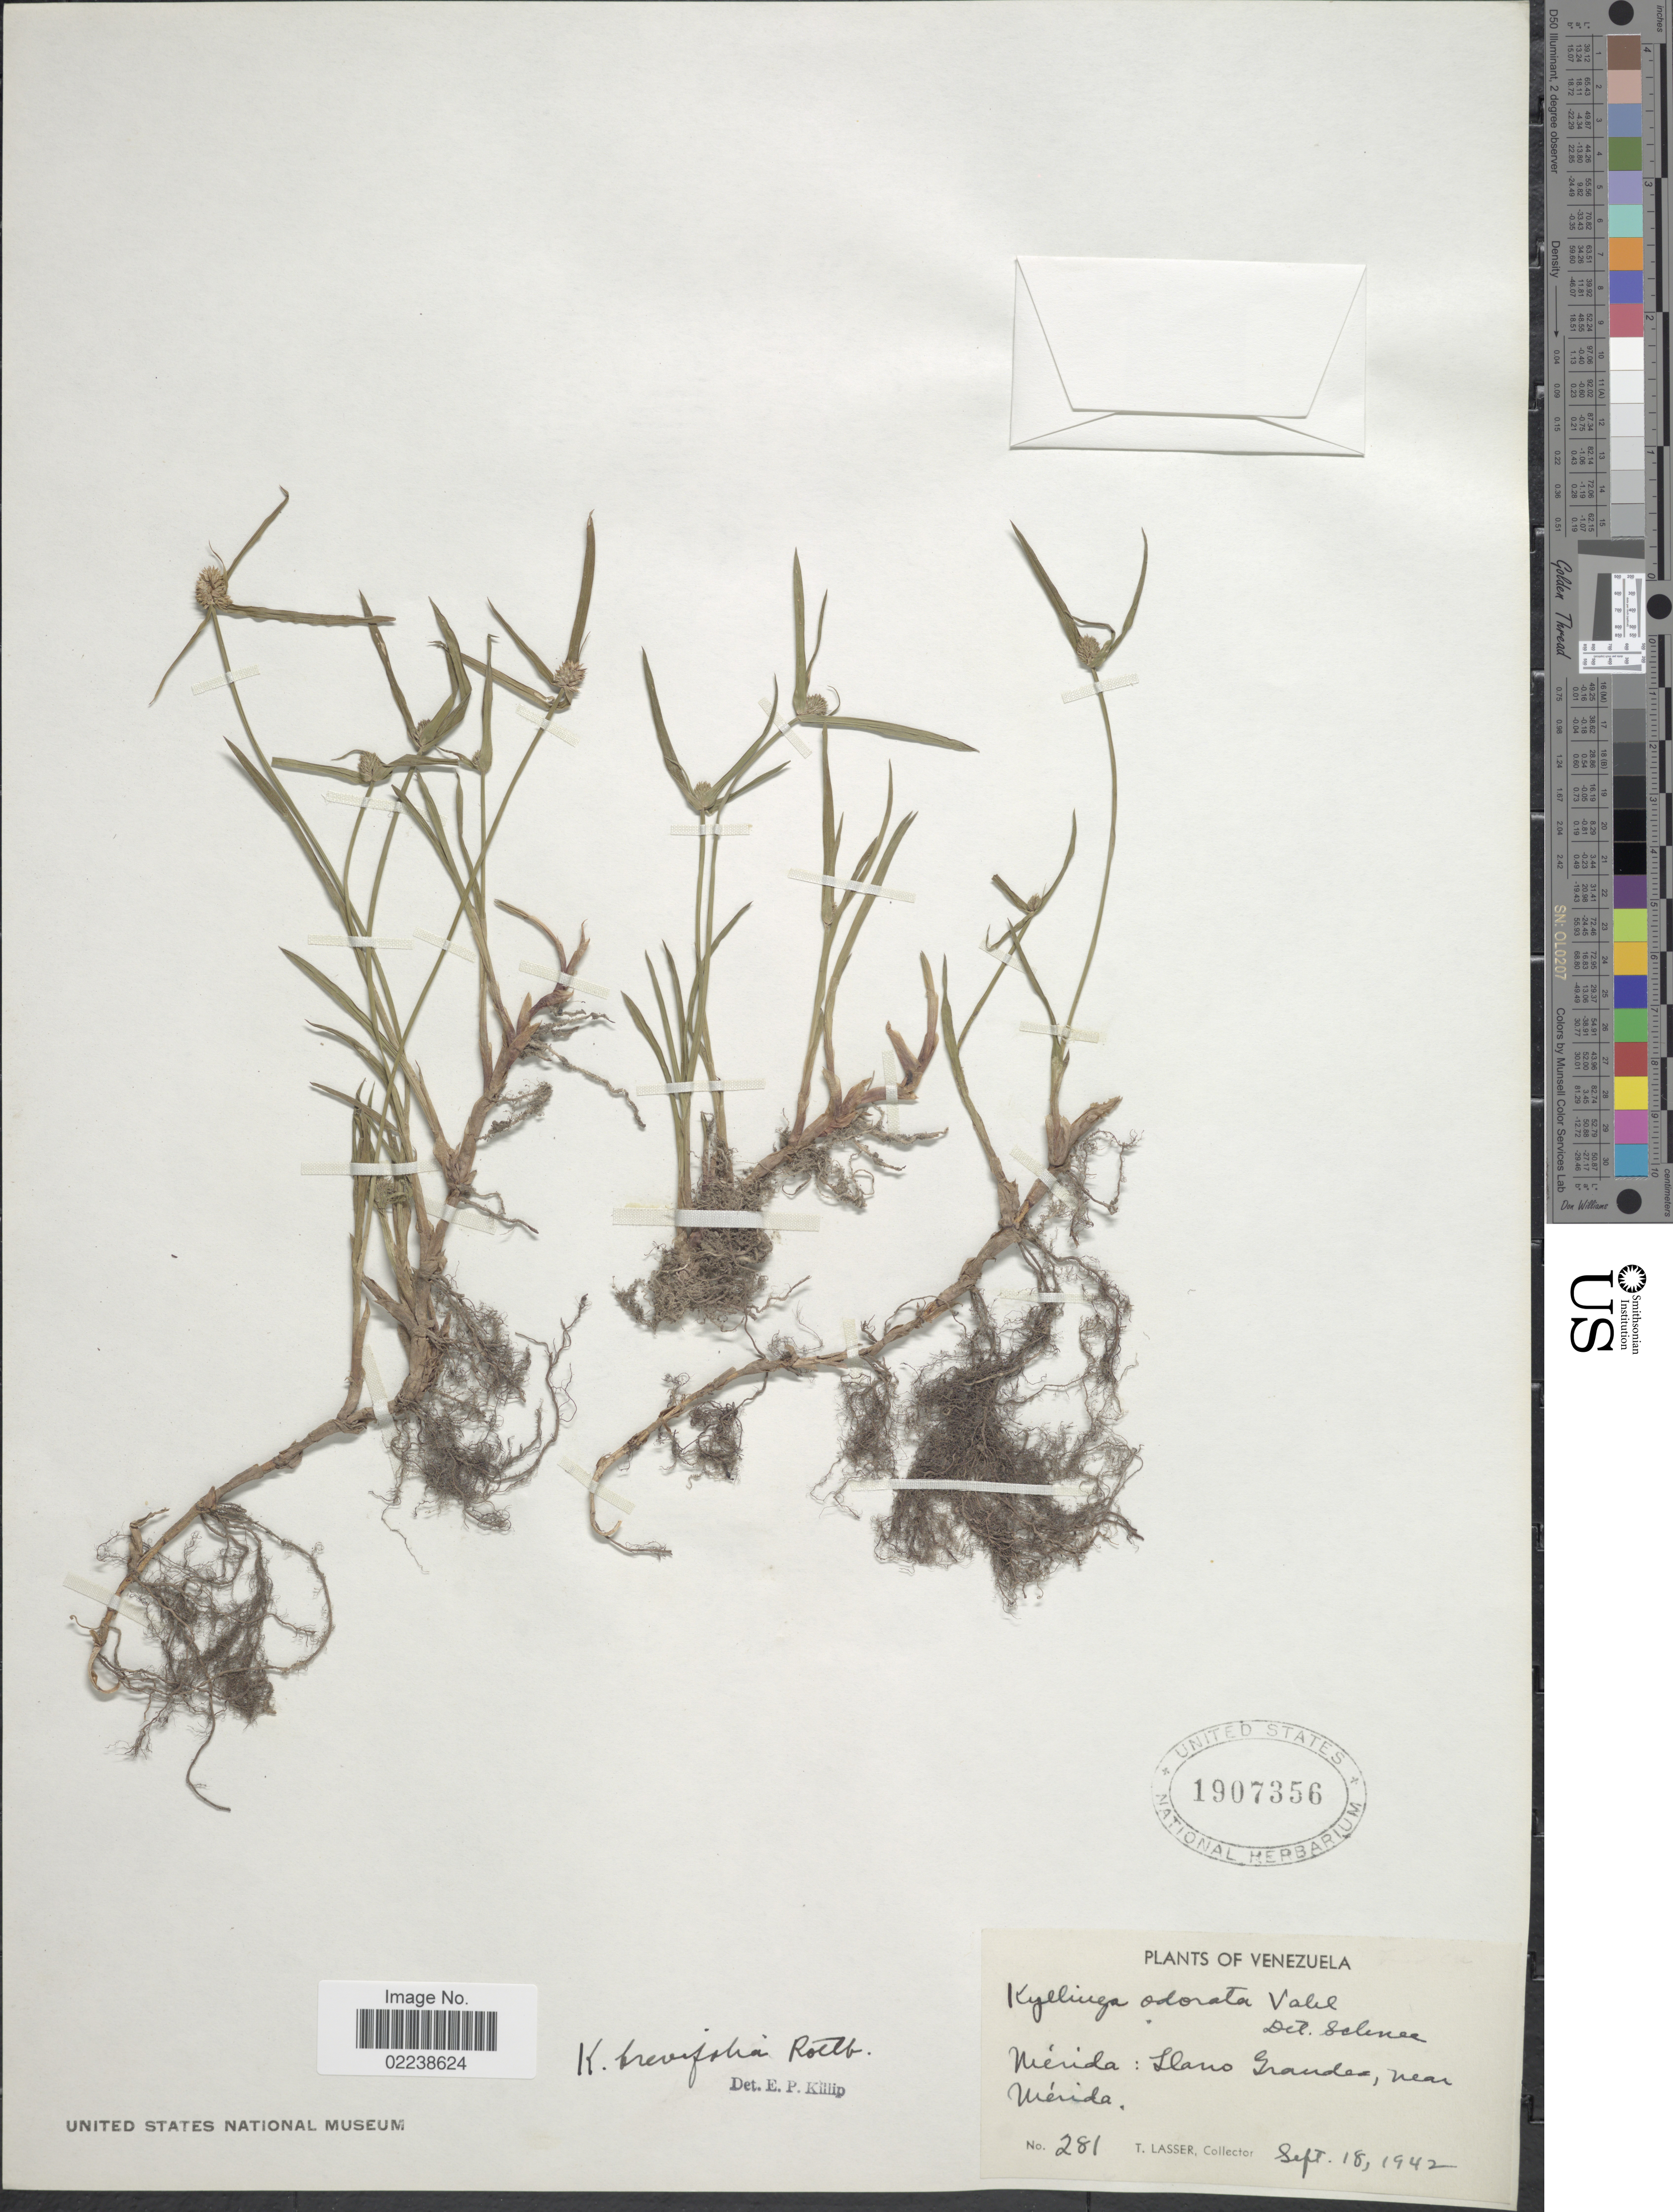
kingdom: Plantae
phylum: Tracheophyta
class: Liliopsida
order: Poales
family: Cyperaceae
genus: Cyperus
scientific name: Cyperus brevifolius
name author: (Rottb.) Hassk.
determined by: Strong, M. T., (US), Smithsonian Institution - National Museum of Natural History (UNITED STATES)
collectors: T. Lasser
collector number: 281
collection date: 1942-09-18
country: Venezuela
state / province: Mérida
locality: Llano Grande, near Merida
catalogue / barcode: US 1907356